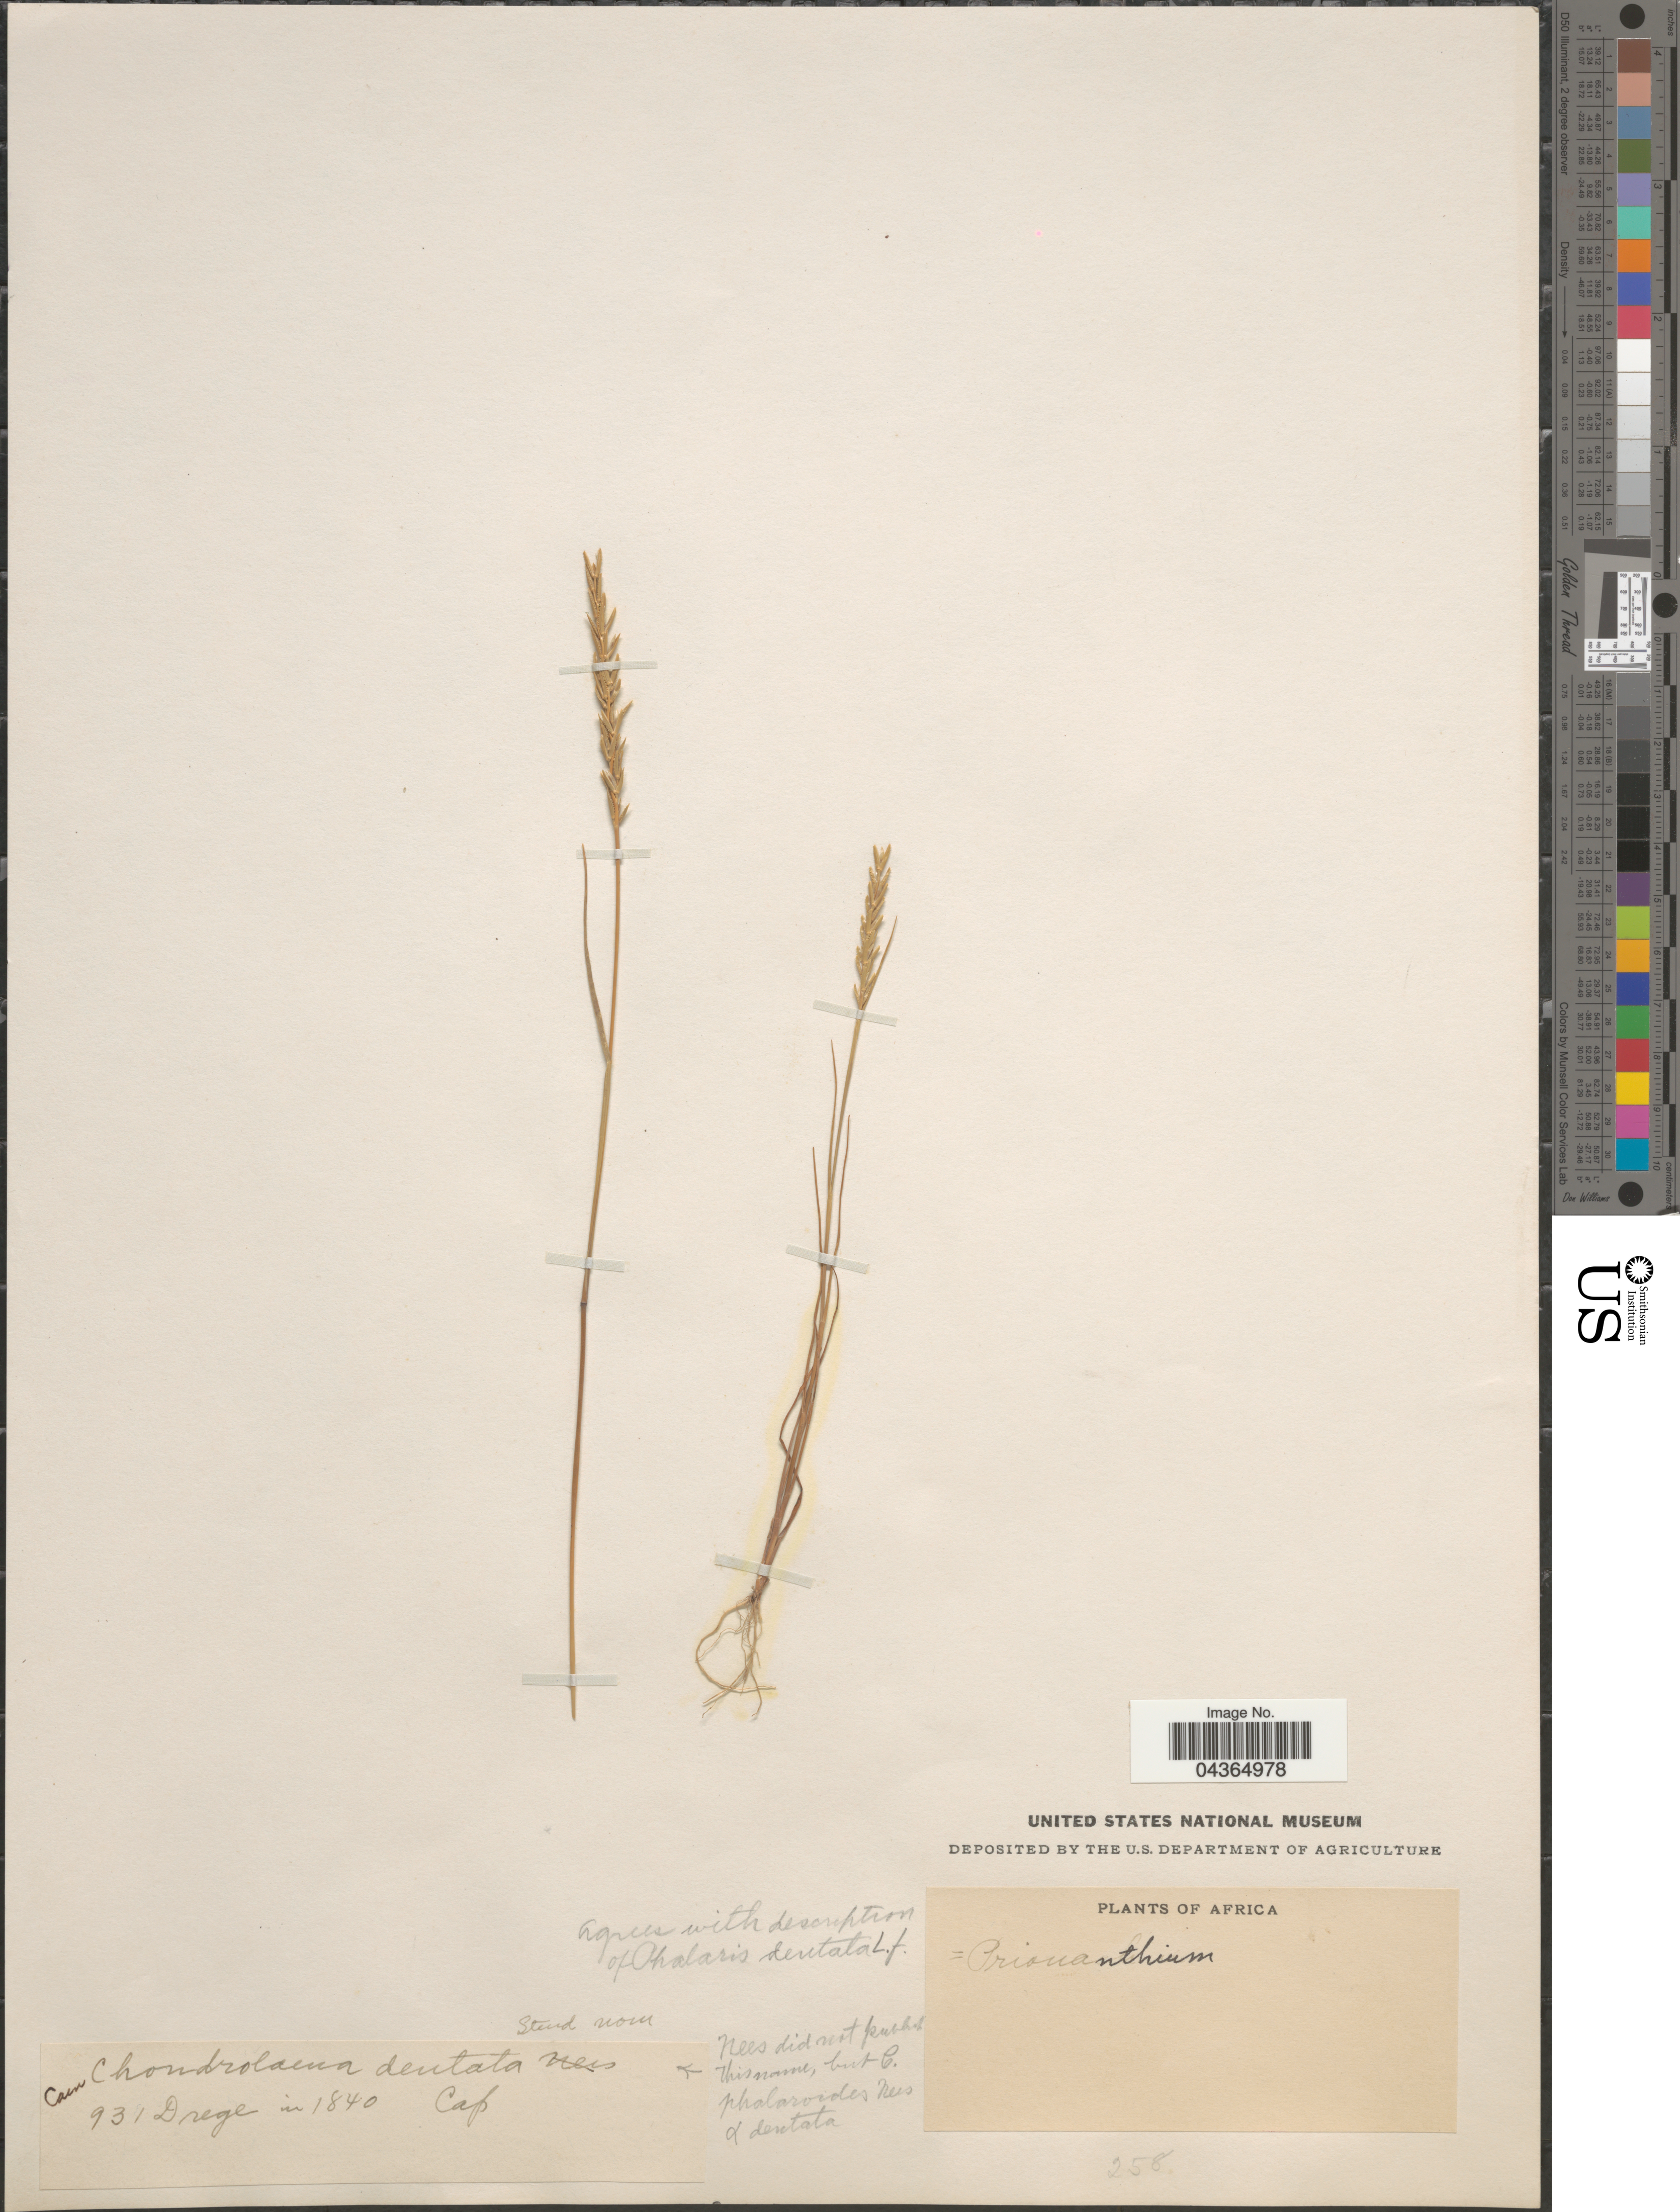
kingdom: Plantae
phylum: Tracheophyta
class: Liliopsida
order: Poales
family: Poaceae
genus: Pentameris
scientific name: Pentameris dentata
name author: (L. f.) Galley & H.P. Linder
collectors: Drege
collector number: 931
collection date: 1840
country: South Africa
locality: Africa. Cap.